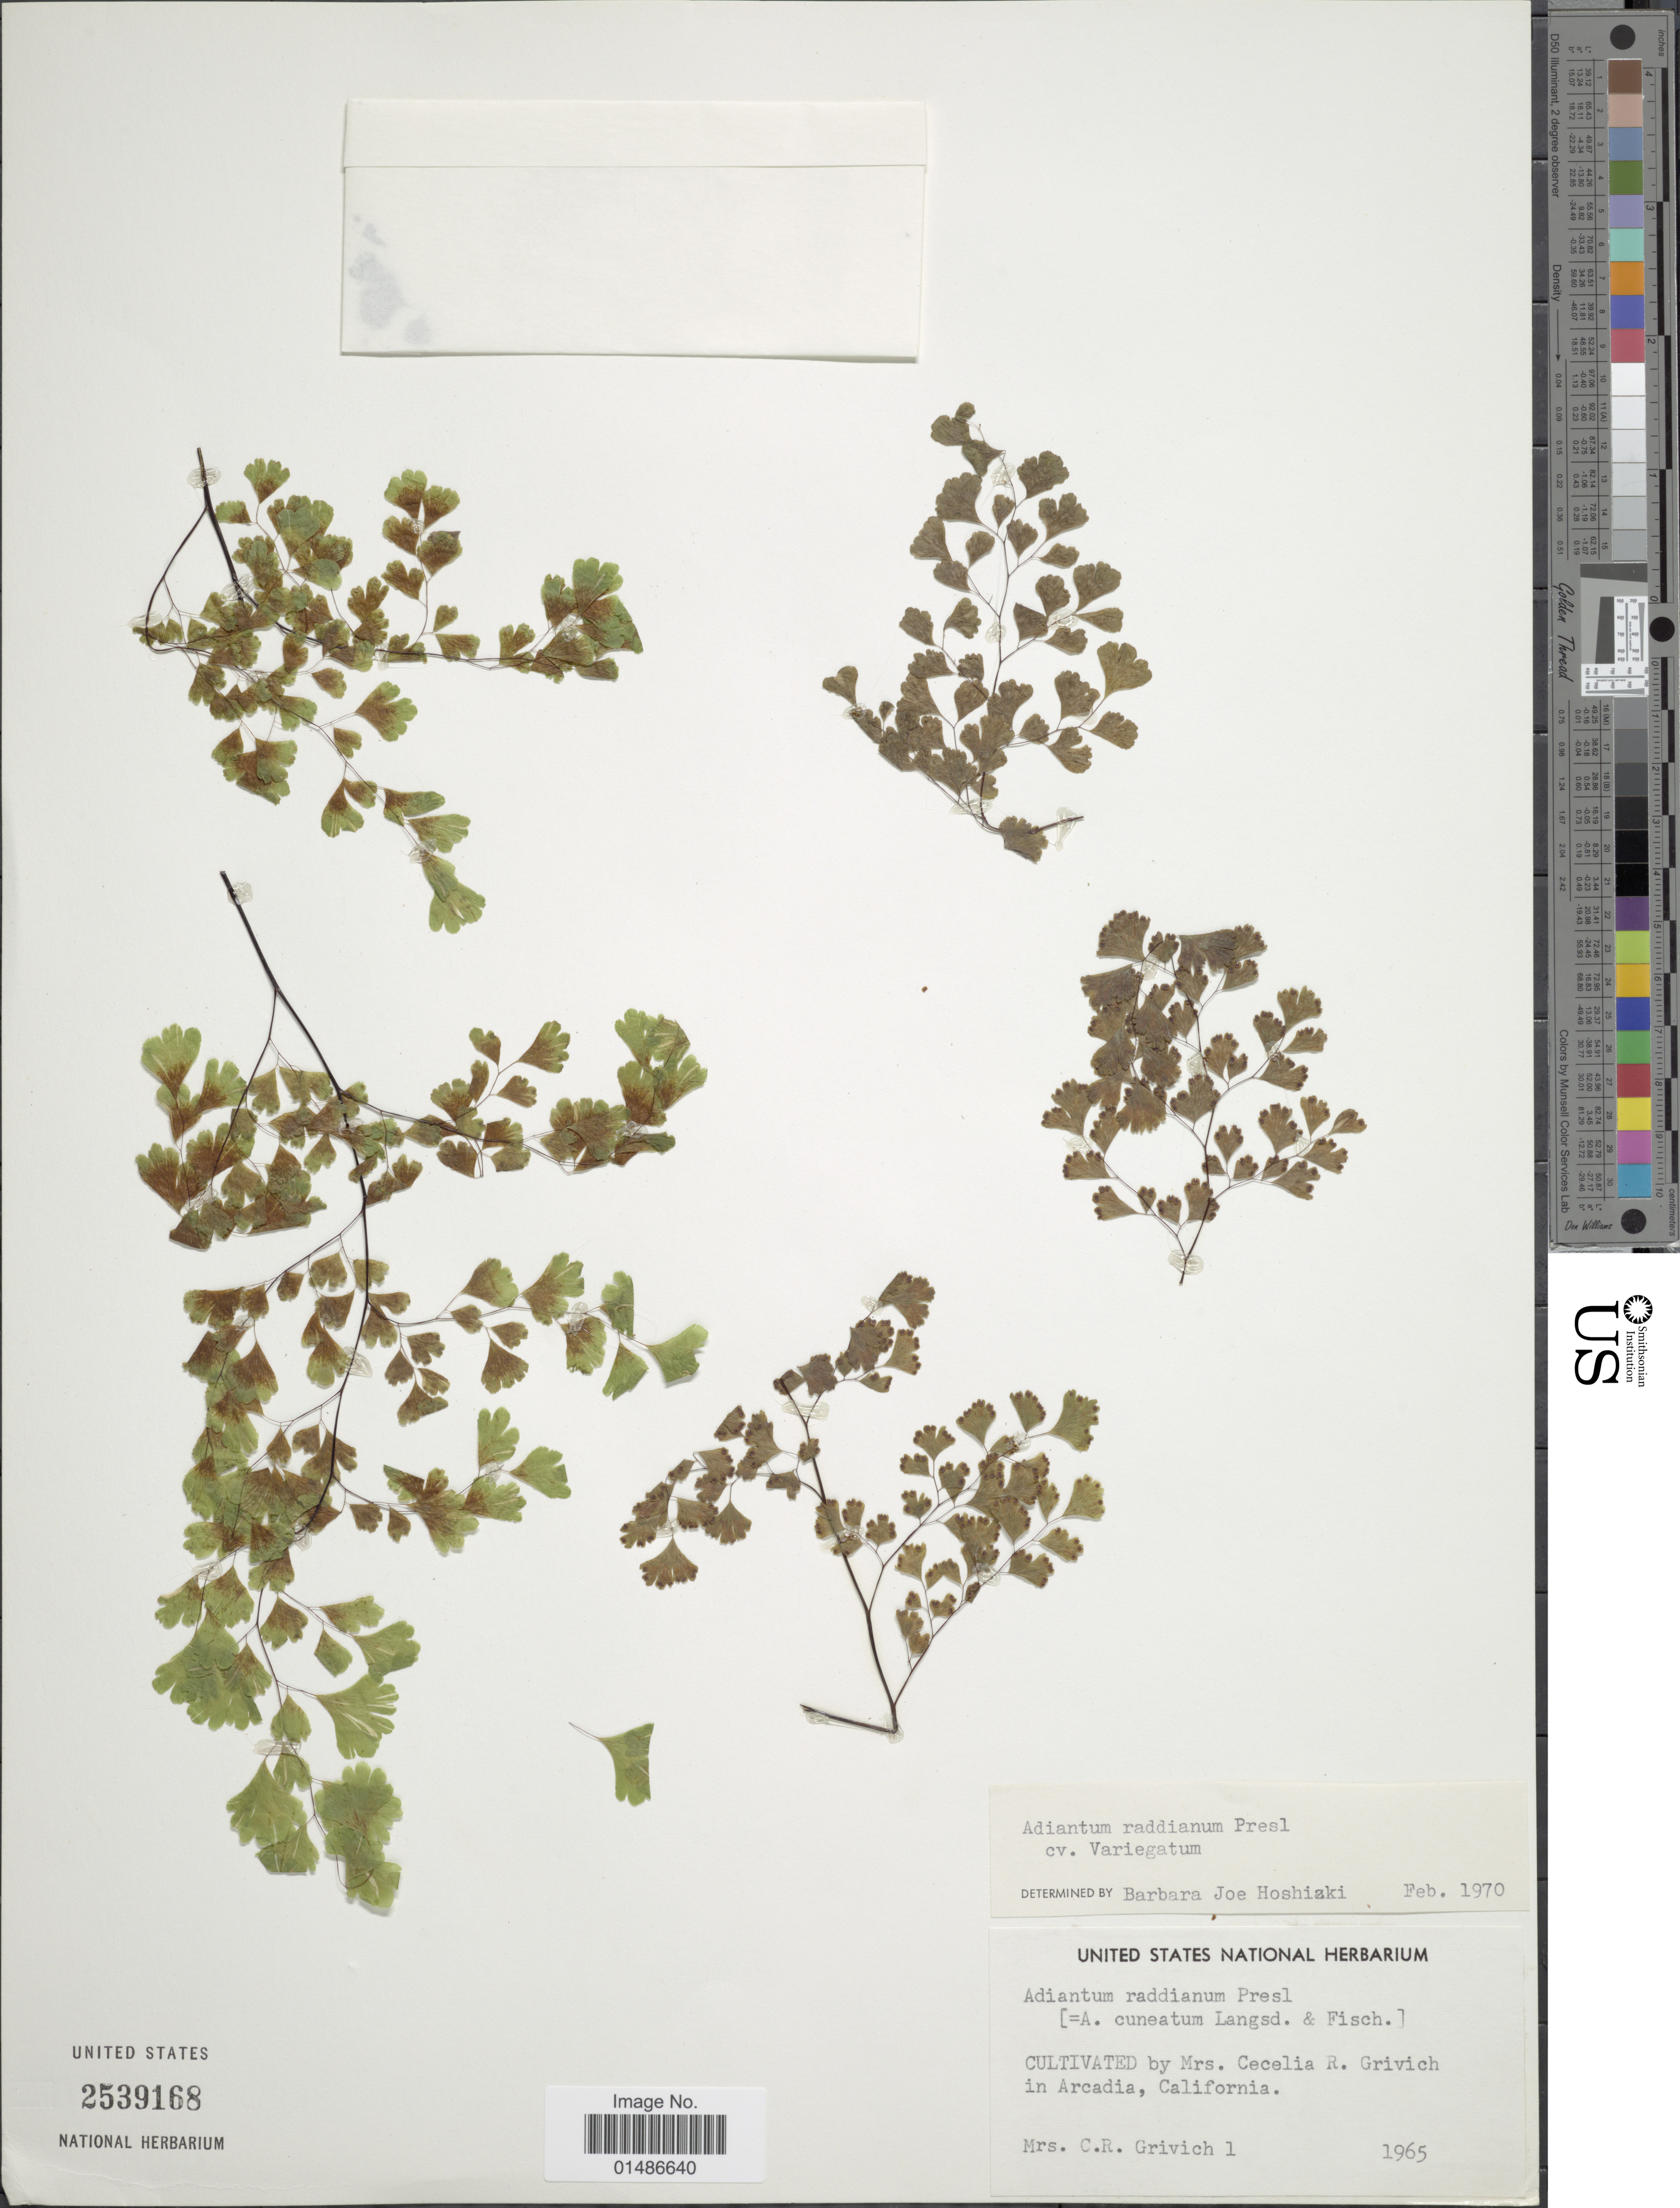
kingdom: Plantae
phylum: Tracheophyta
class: Polypodiopsida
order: Polypodiales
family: Pteridaceae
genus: Adiantum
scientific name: Adiantum raddianum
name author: C. Presl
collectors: C. Grivich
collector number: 1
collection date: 1965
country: United States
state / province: California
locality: Cultivated by Mrs. Cecelia R. Grivich in Arcadia, California.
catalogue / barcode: US 2539168